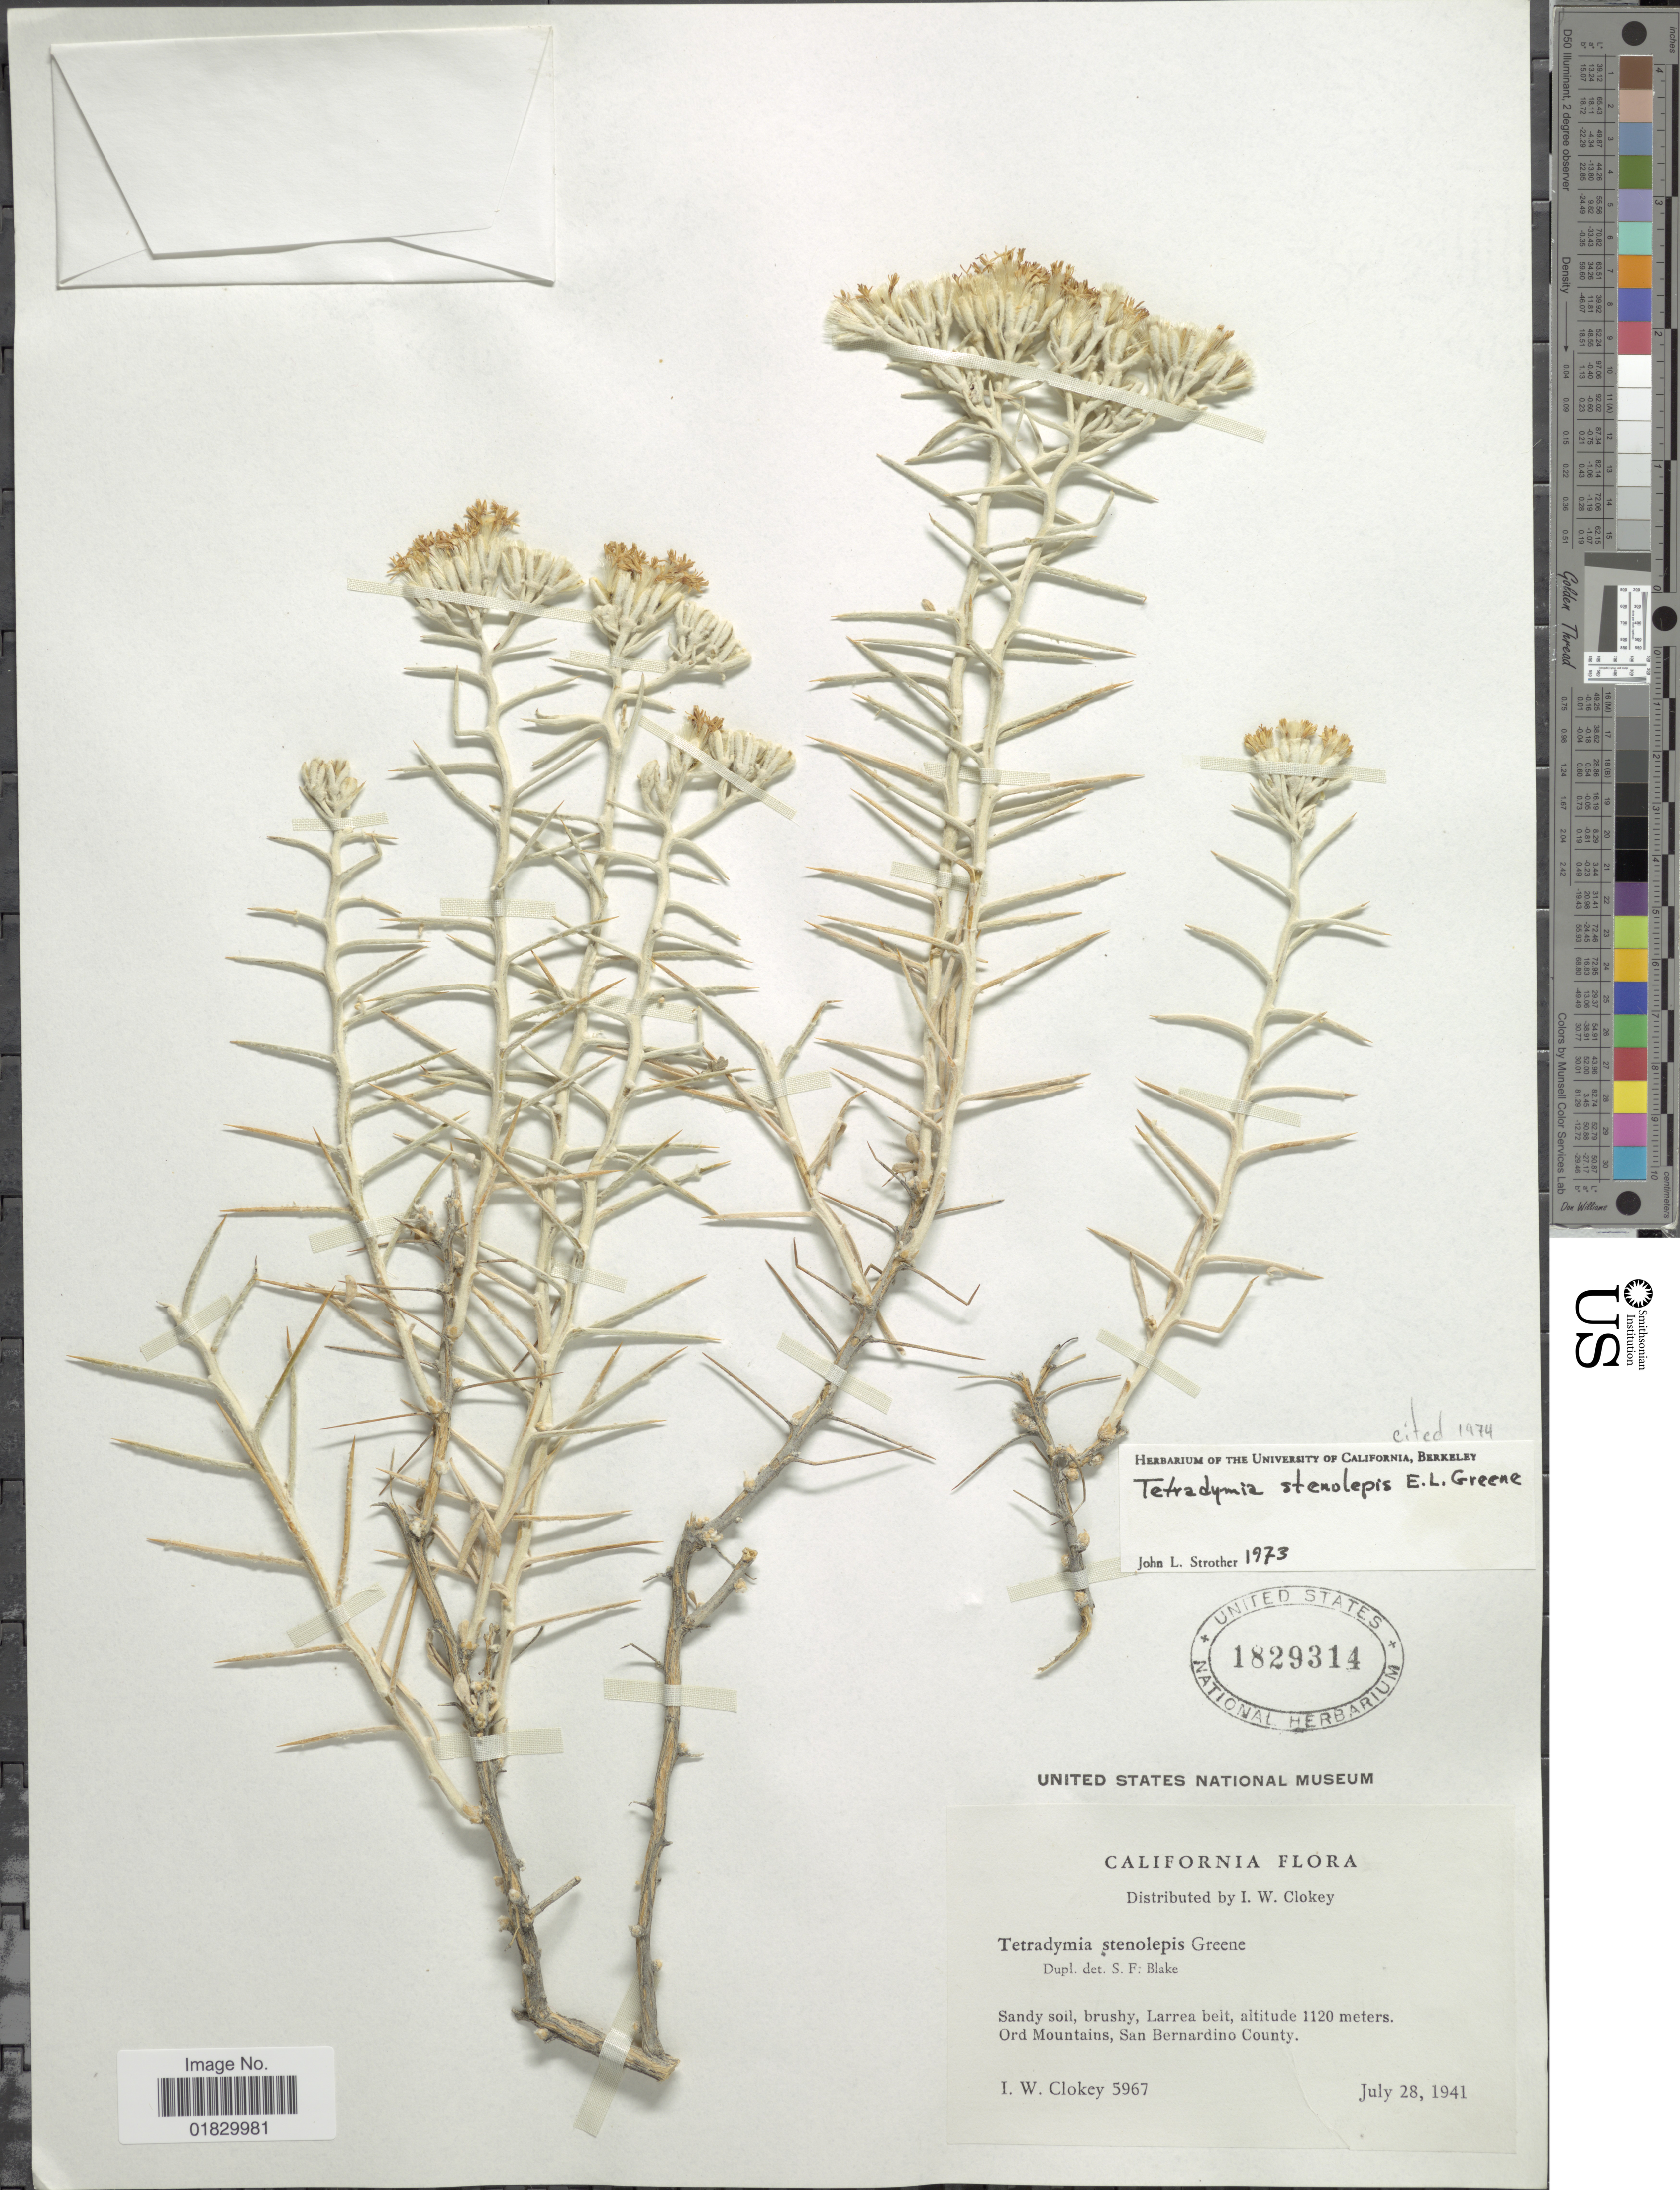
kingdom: Plantae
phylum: Tracheophyta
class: Magnoliopsida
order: Asterales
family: Asteraceae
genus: Tetradymia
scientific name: Tetradymia stenolepis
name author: Greene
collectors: I. W. Clokey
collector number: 5967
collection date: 1941-07-28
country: United States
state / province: California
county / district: San Bernardino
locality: Larrea belt, Ord Mountains, San Bernardino County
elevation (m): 1120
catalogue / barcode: US 1829314